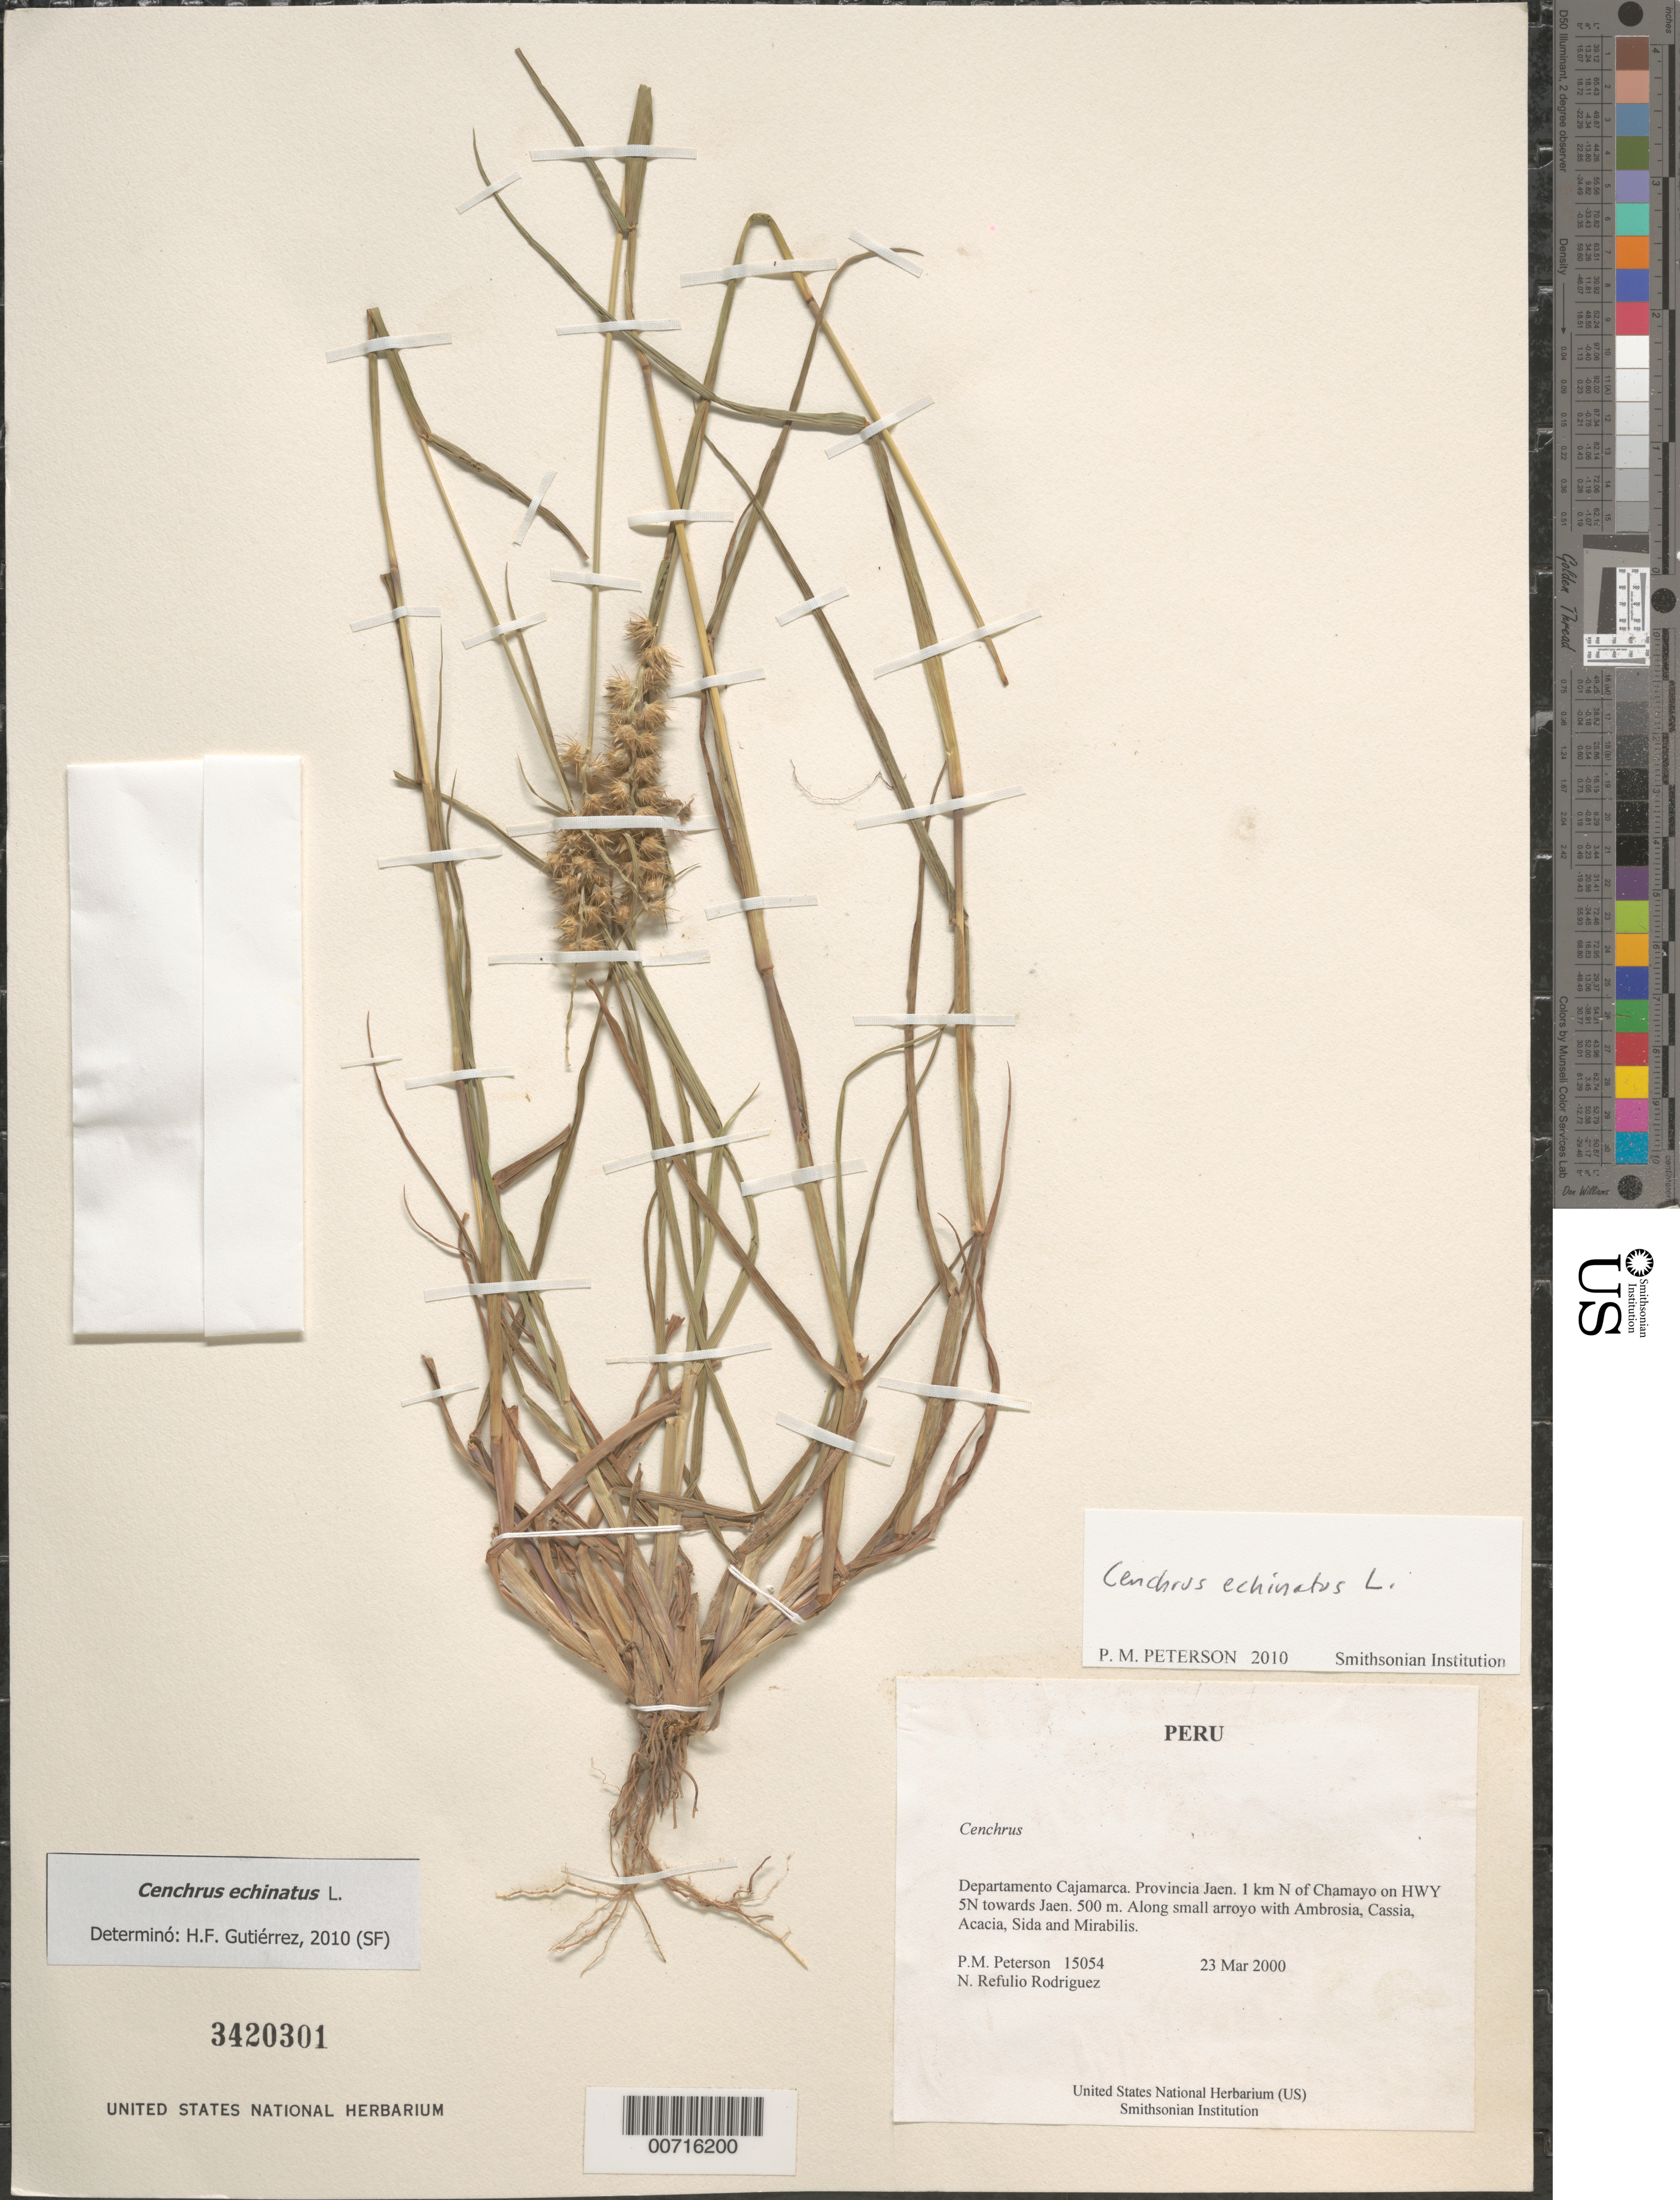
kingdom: Plantae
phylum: Tracheophyta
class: Liliopsida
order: Poales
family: Poaceae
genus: Cenchrus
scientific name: Cenchrus echinatus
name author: L.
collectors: P. M. Peterson & N. Refulio-Rodríguez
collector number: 15054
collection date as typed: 23 Mar 2000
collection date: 2000-03-23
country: Peru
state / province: Cajamarca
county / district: Jaén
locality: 1 km N of Chamayo on HWY 5N towards Jaen.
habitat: Along small arroyo with Ambrosia, Cassia, Acacia, Sida and Mirabilis.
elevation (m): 500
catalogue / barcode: US 3420301